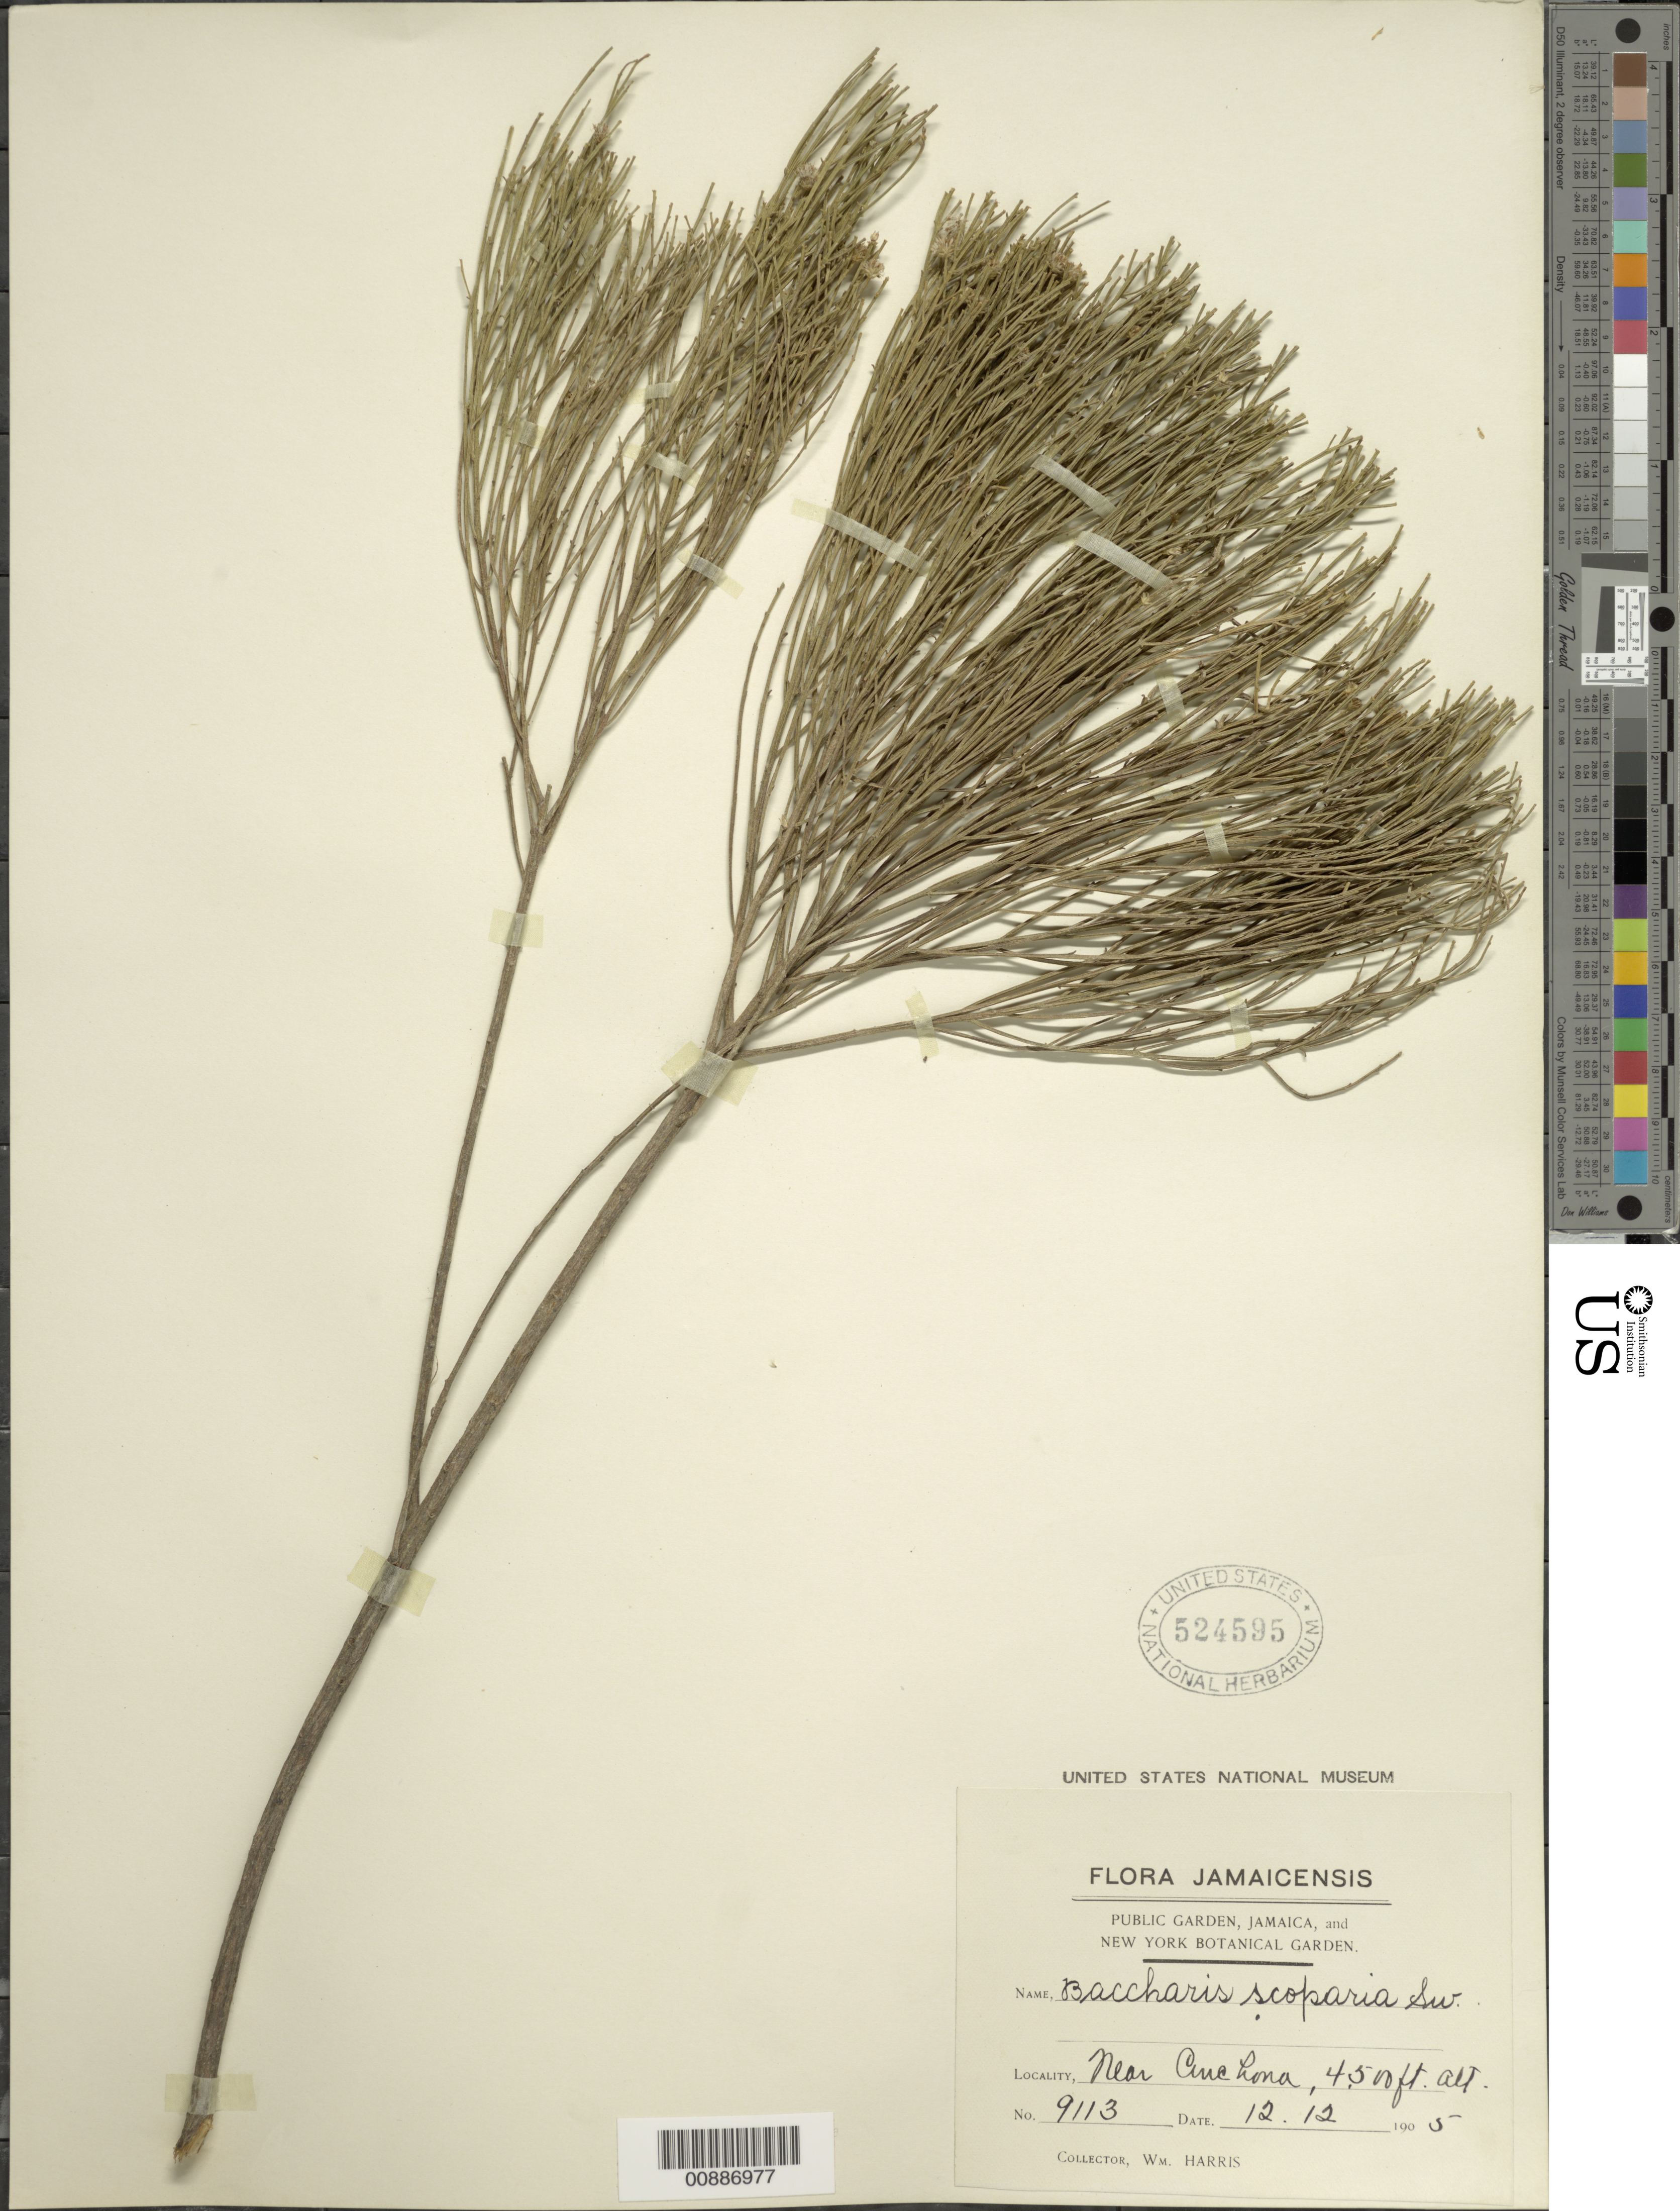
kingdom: Plantae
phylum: Tracheophyta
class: Magnoliopsida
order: Asterales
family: Asteraceae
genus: Baccharis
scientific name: Baccharis scoparia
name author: (L.) Sw.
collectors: W. H. Harris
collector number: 9113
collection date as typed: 12 Dec 1905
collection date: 1905-12-12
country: Jamaica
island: Jamaica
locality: Near Cinchonia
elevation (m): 1372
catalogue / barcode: US 524595